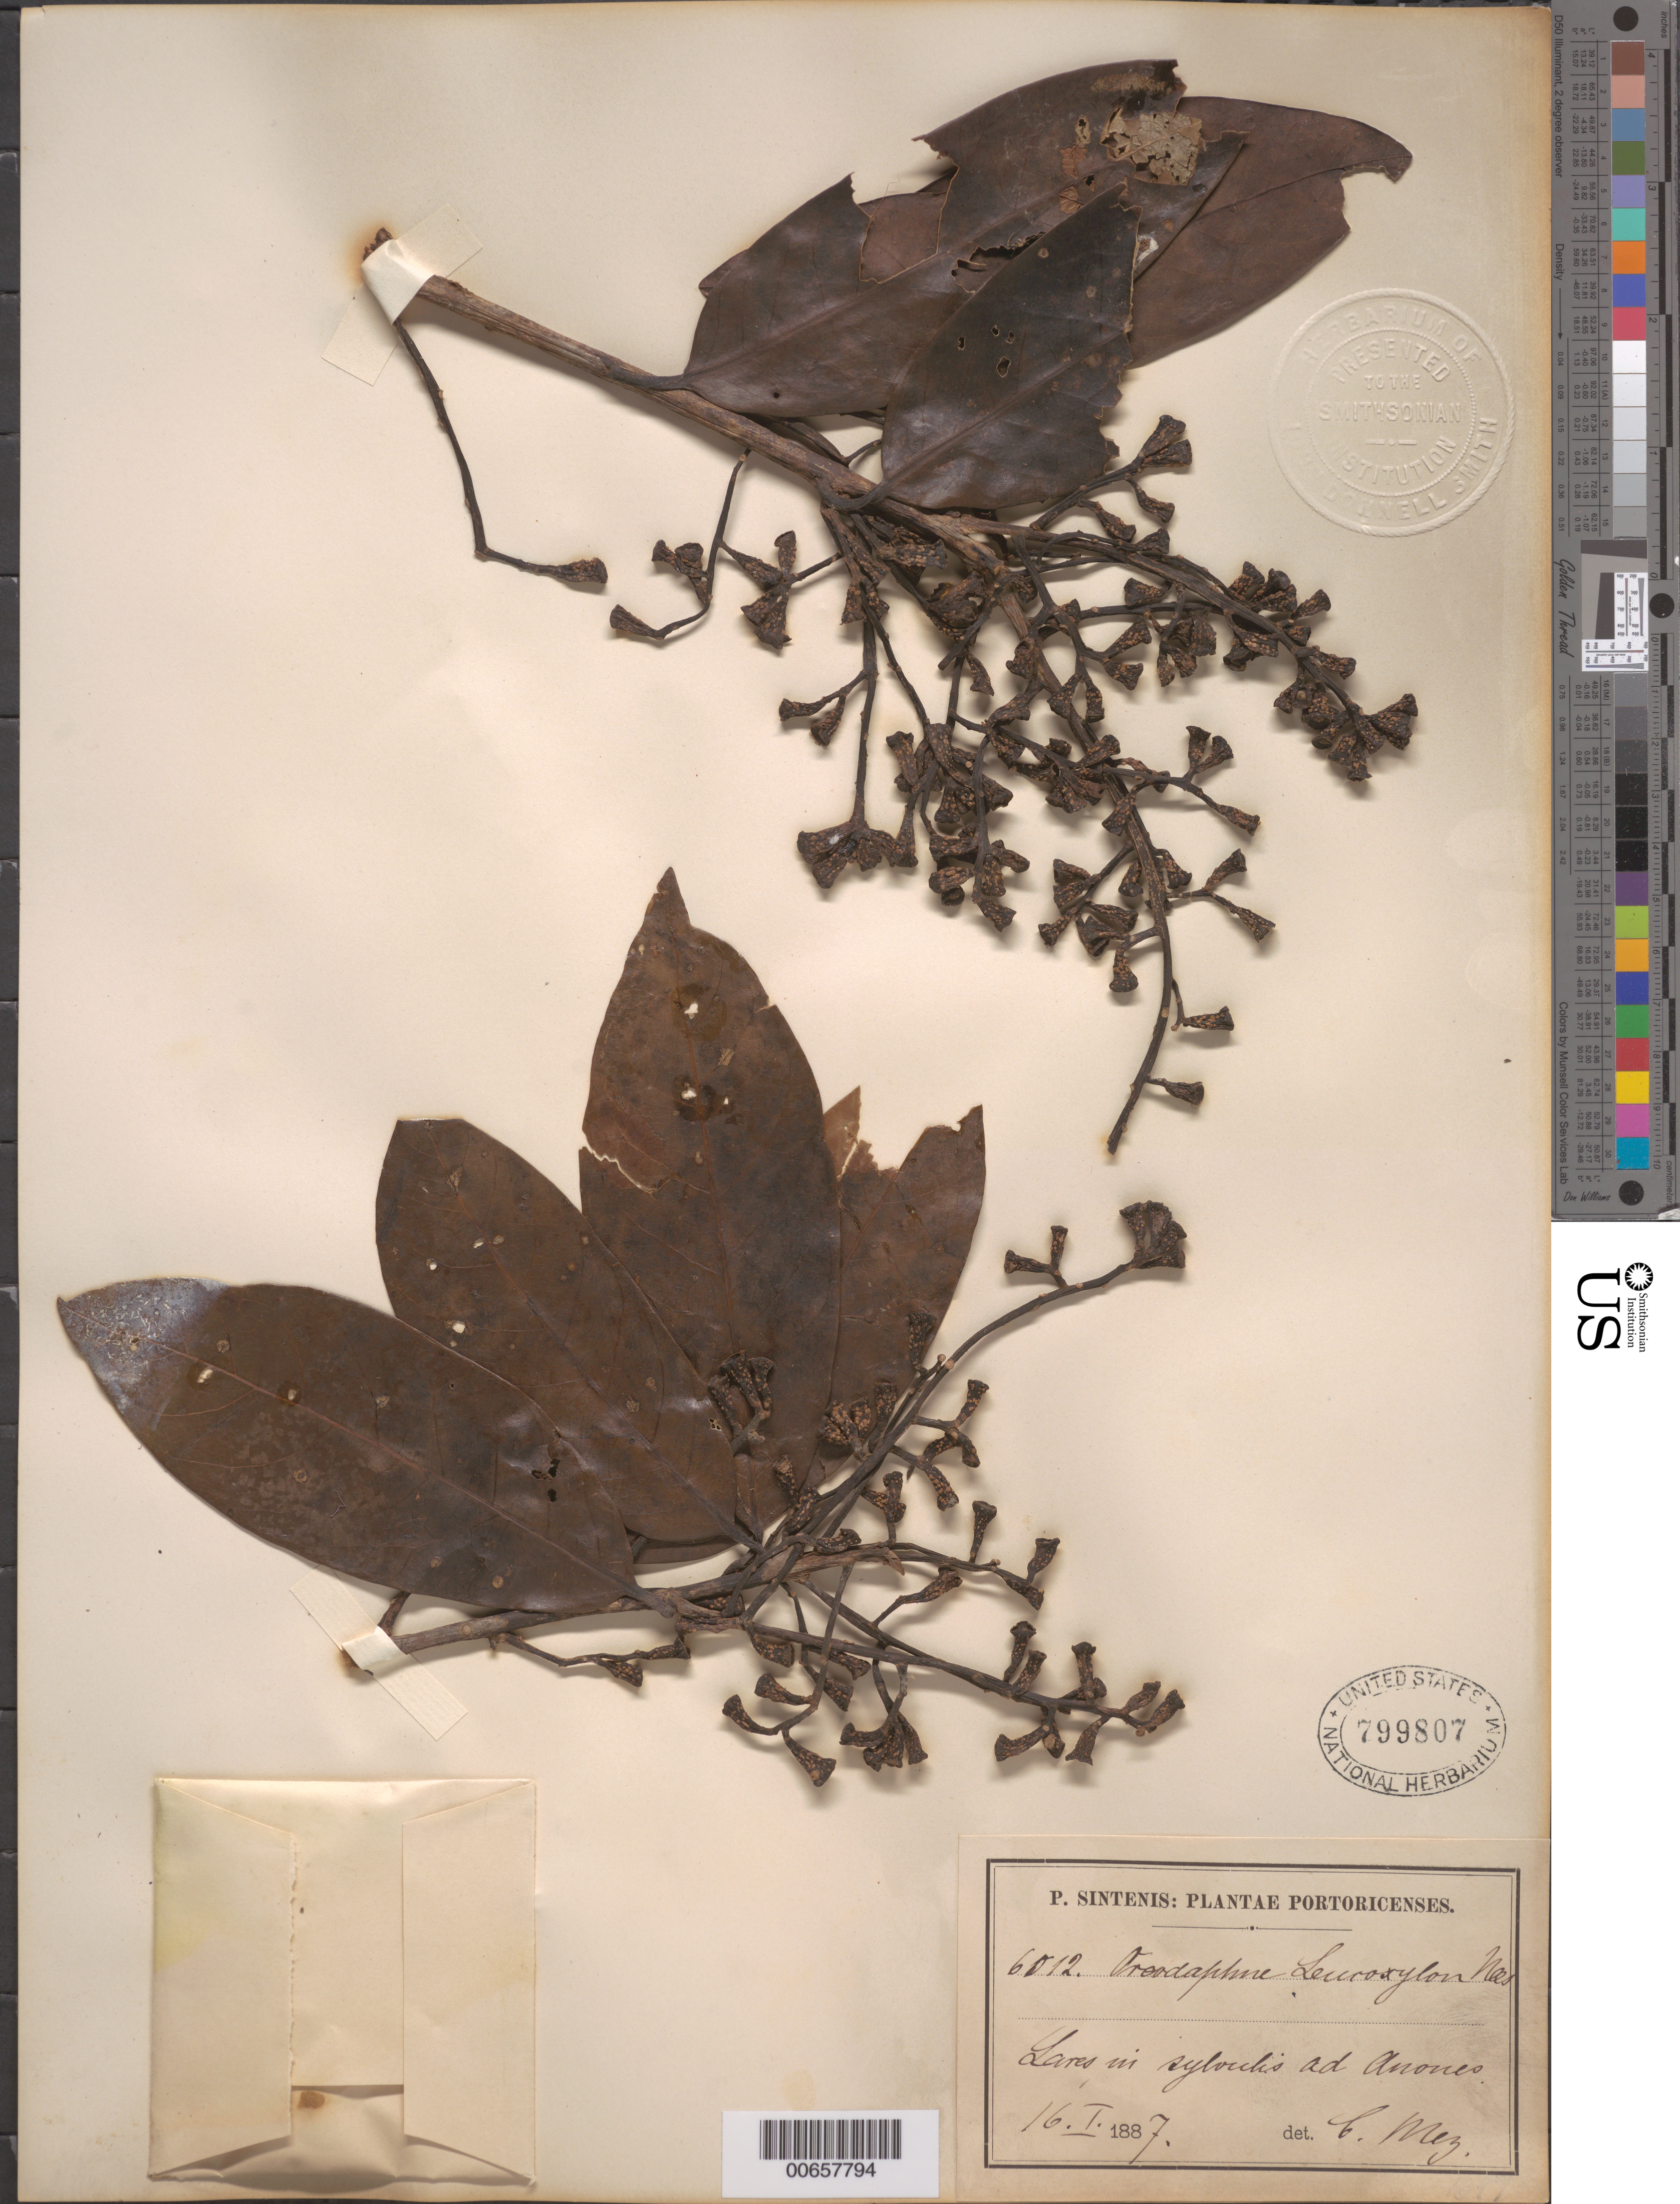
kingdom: Plantae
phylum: Tracheophyta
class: Magnoliopsida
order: Laurales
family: Lauraceae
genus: Ocotea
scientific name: Ocotea leucoxylon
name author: (Sw.) Laness.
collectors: P. Sintenis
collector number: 6012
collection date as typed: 16 Jan 1887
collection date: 1887-01-16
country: Puerto Rico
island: Greater Antilles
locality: Lares in syloulis ad Anones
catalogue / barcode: US 799807